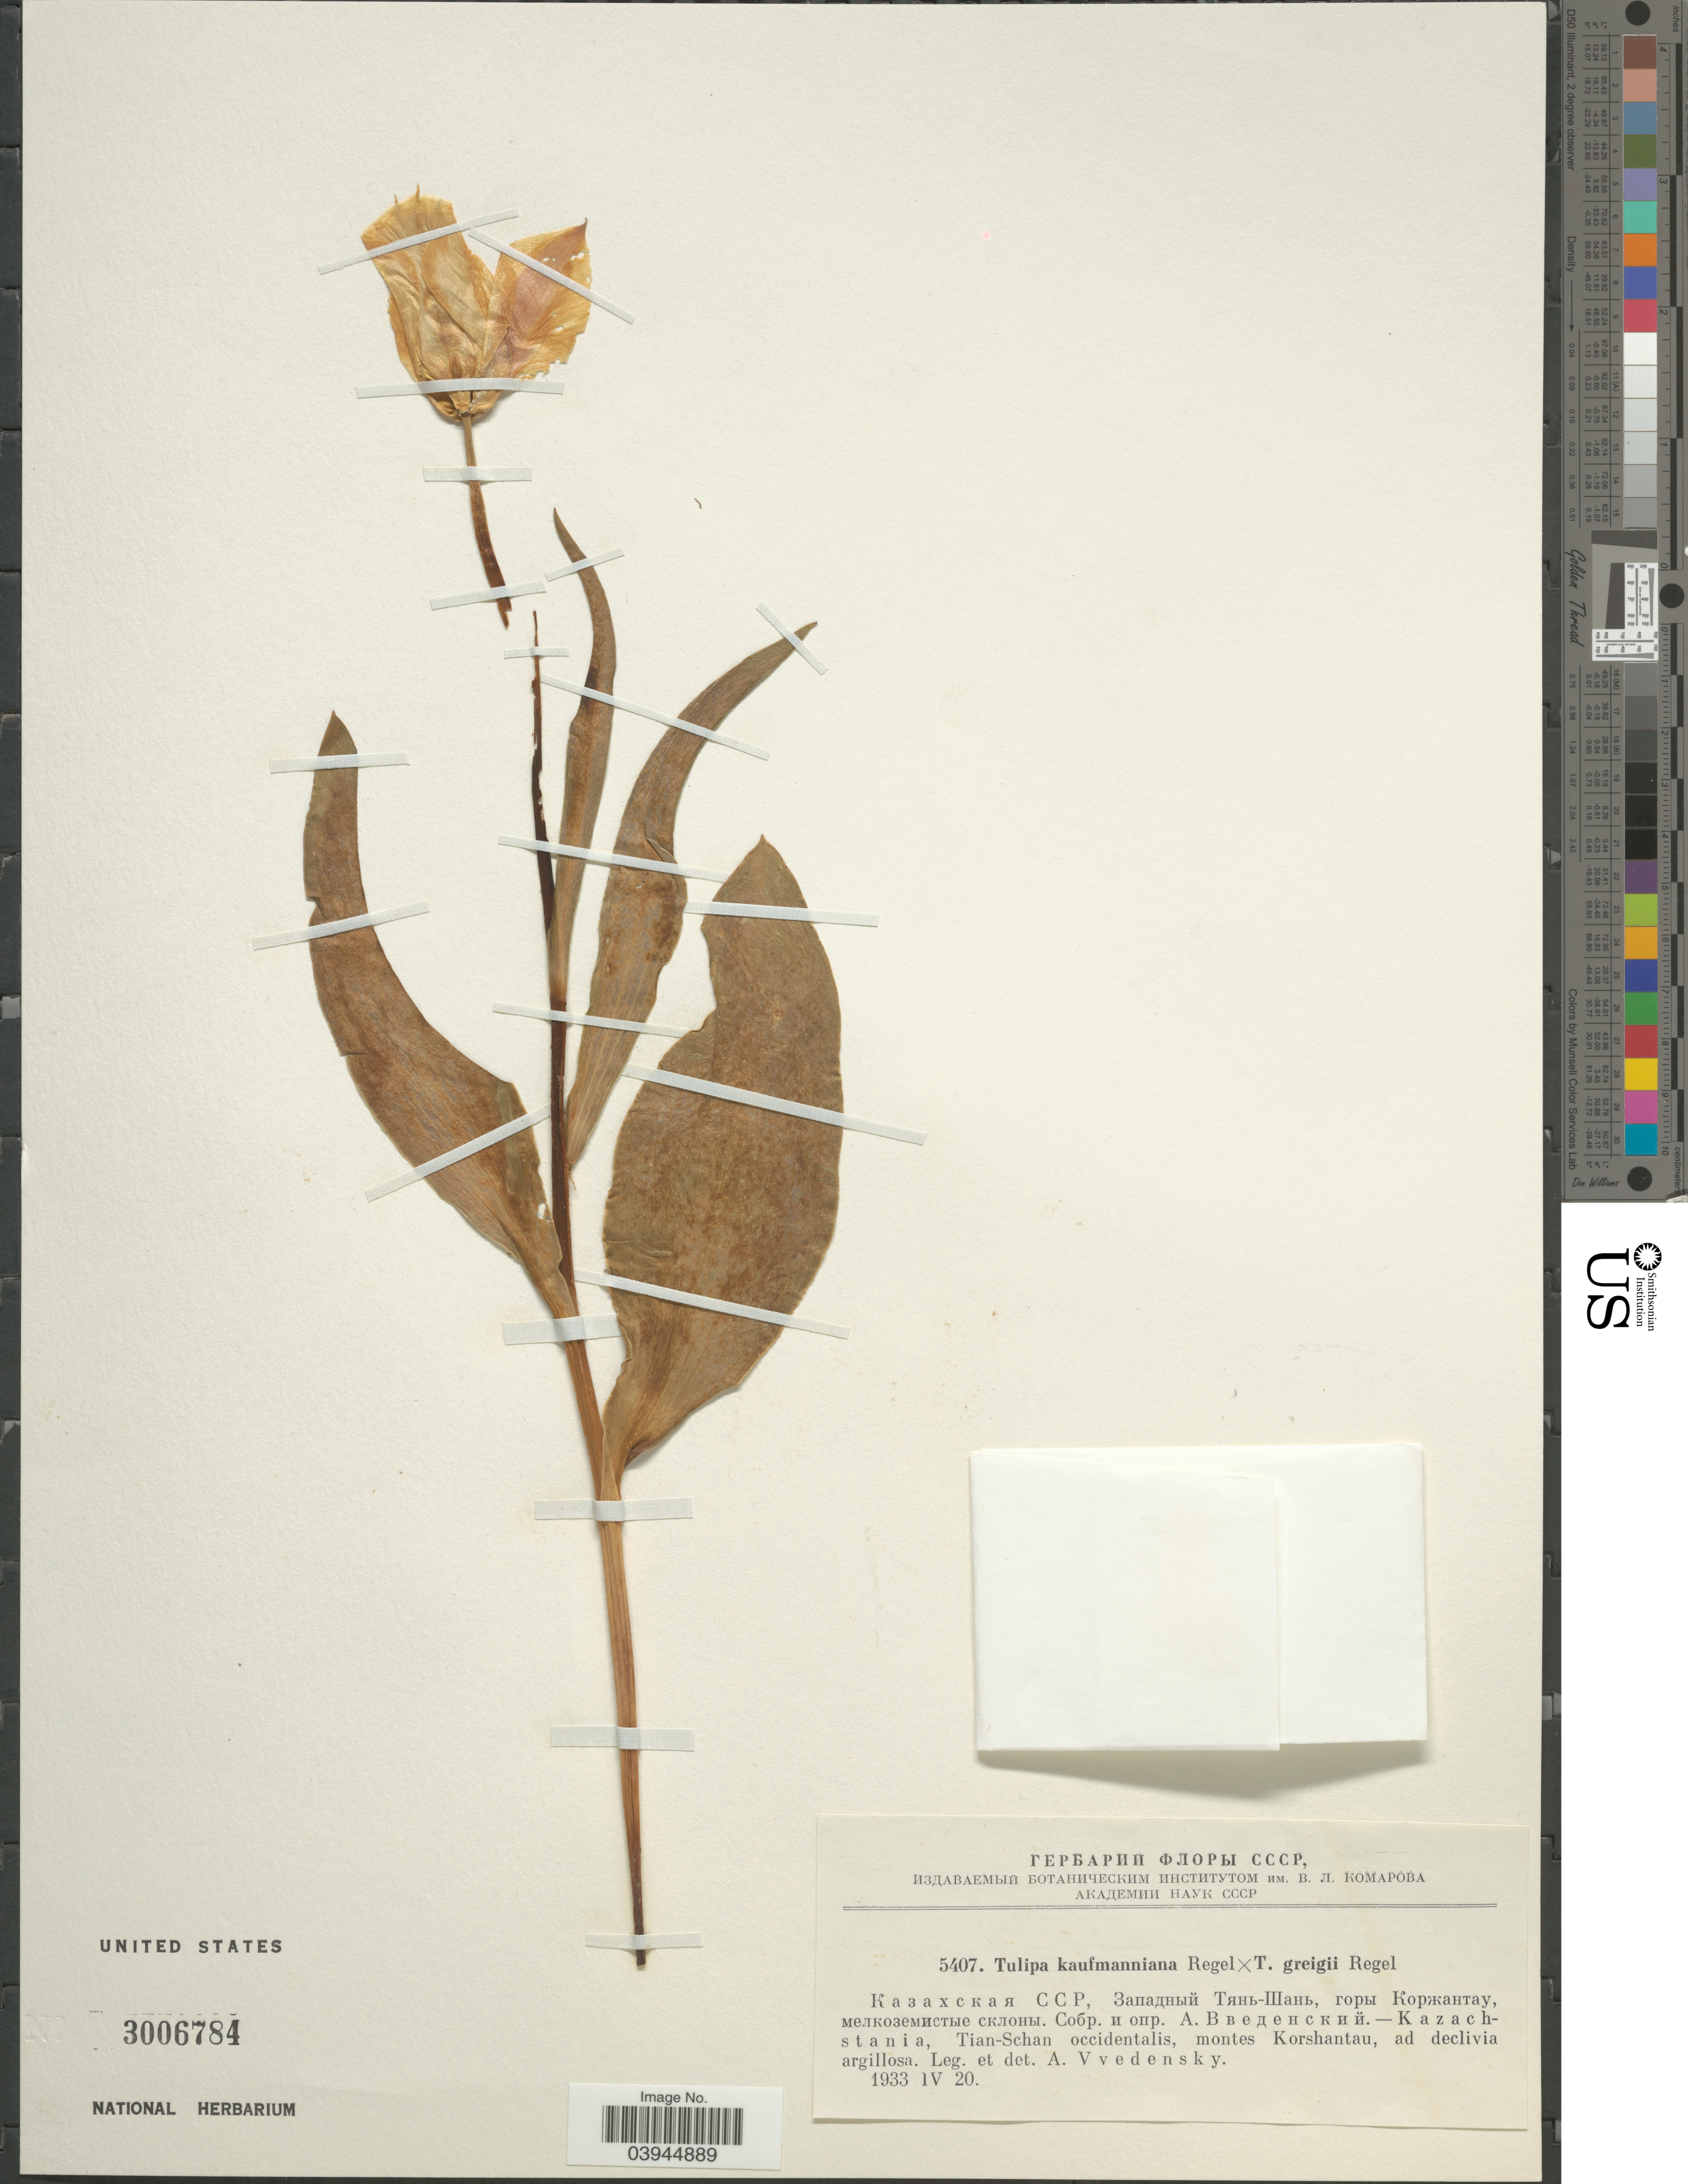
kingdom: Plantae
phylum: Tracheophyta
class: Liliopsida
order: Liliales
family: Liliaceae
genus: Tulipa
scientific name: Tulipa kaufmanniana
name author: Regel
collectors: A. Vvedensky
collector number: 5407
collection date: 1933-04-20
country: Kazakhstan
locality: Kazachstania, Tian-Schan occidentalis, montes Korshantau, ad declivia argillosa.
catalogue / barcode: US 3006784